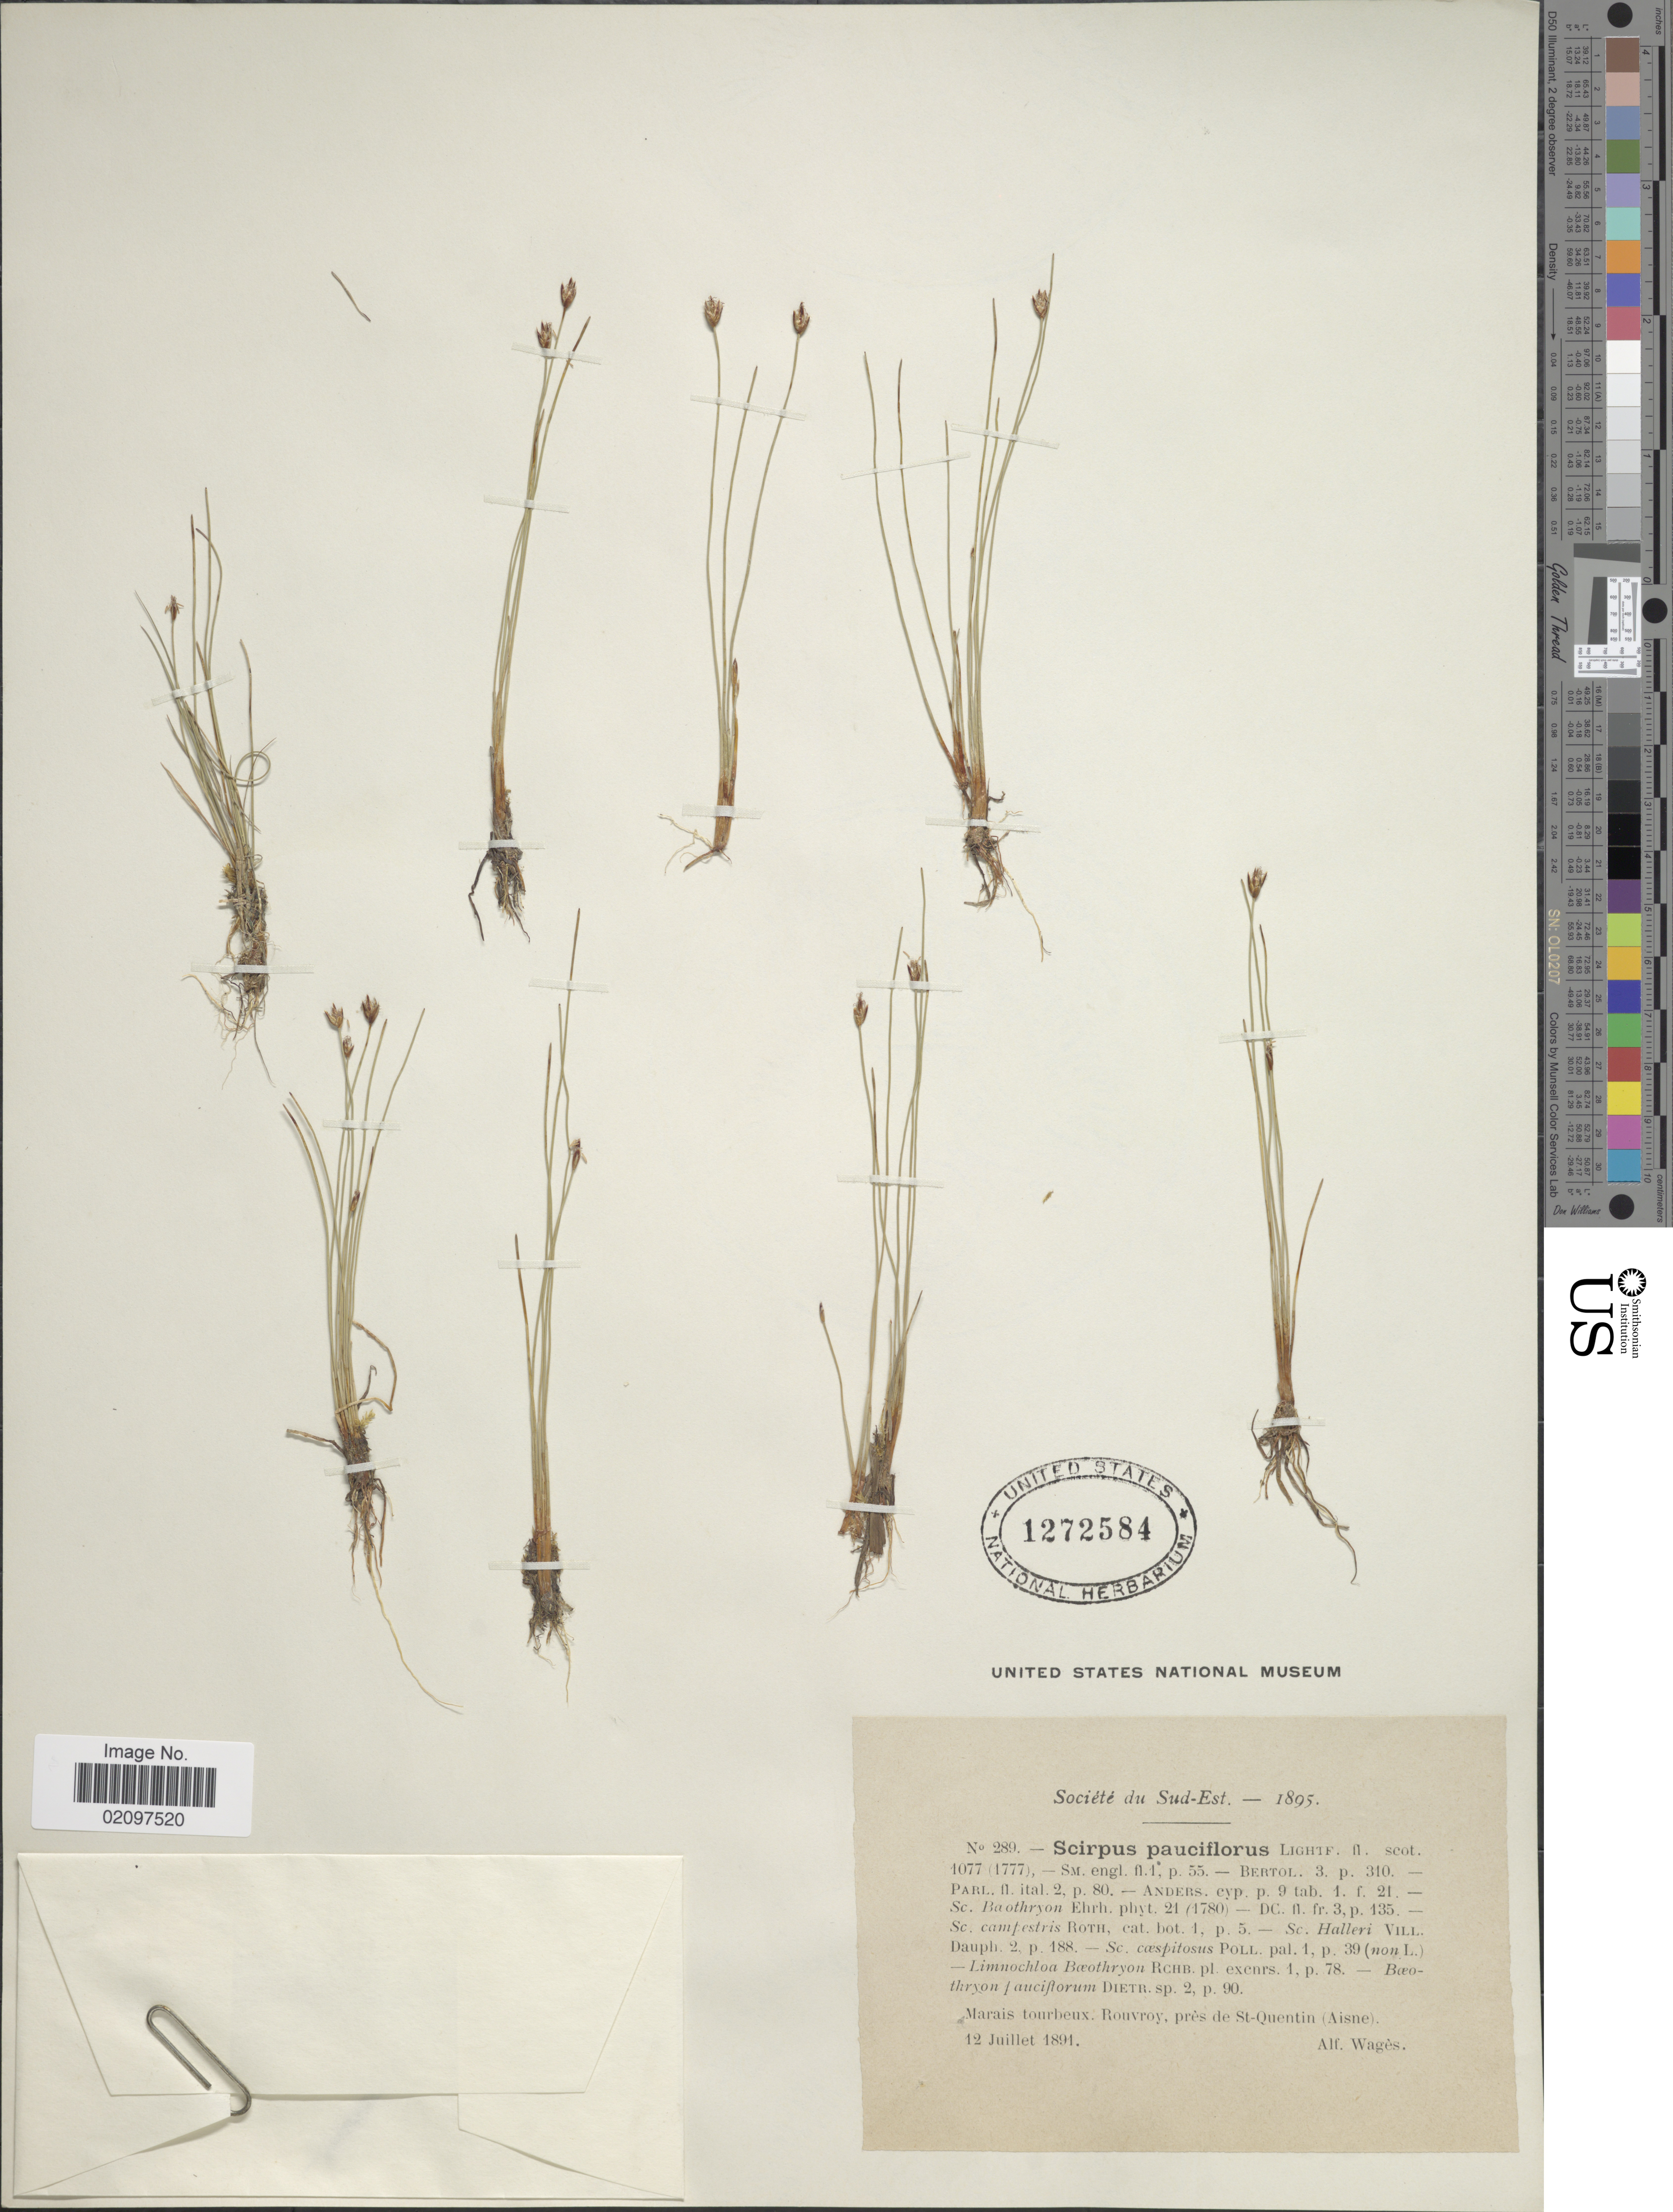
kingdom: Plantae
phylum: Tracheophyta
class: Liliopsida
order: Poales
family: Cyperaceae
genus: Eleocharis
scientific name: Eleocharis quinqueflora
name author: (Hartmann) O. Schwarz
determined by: Strong, Mark T., (BOT), Smithsonian Institution - National Museum of Natural History (UNITED STATES)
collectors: A. Wages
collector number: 289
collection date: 1891-07-12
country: France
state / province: Hauts-de-France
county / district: Aisne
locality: Marais tourbeux. Rouvroy, prés de St-Quentin (Aisne)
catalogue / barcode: US 1272584